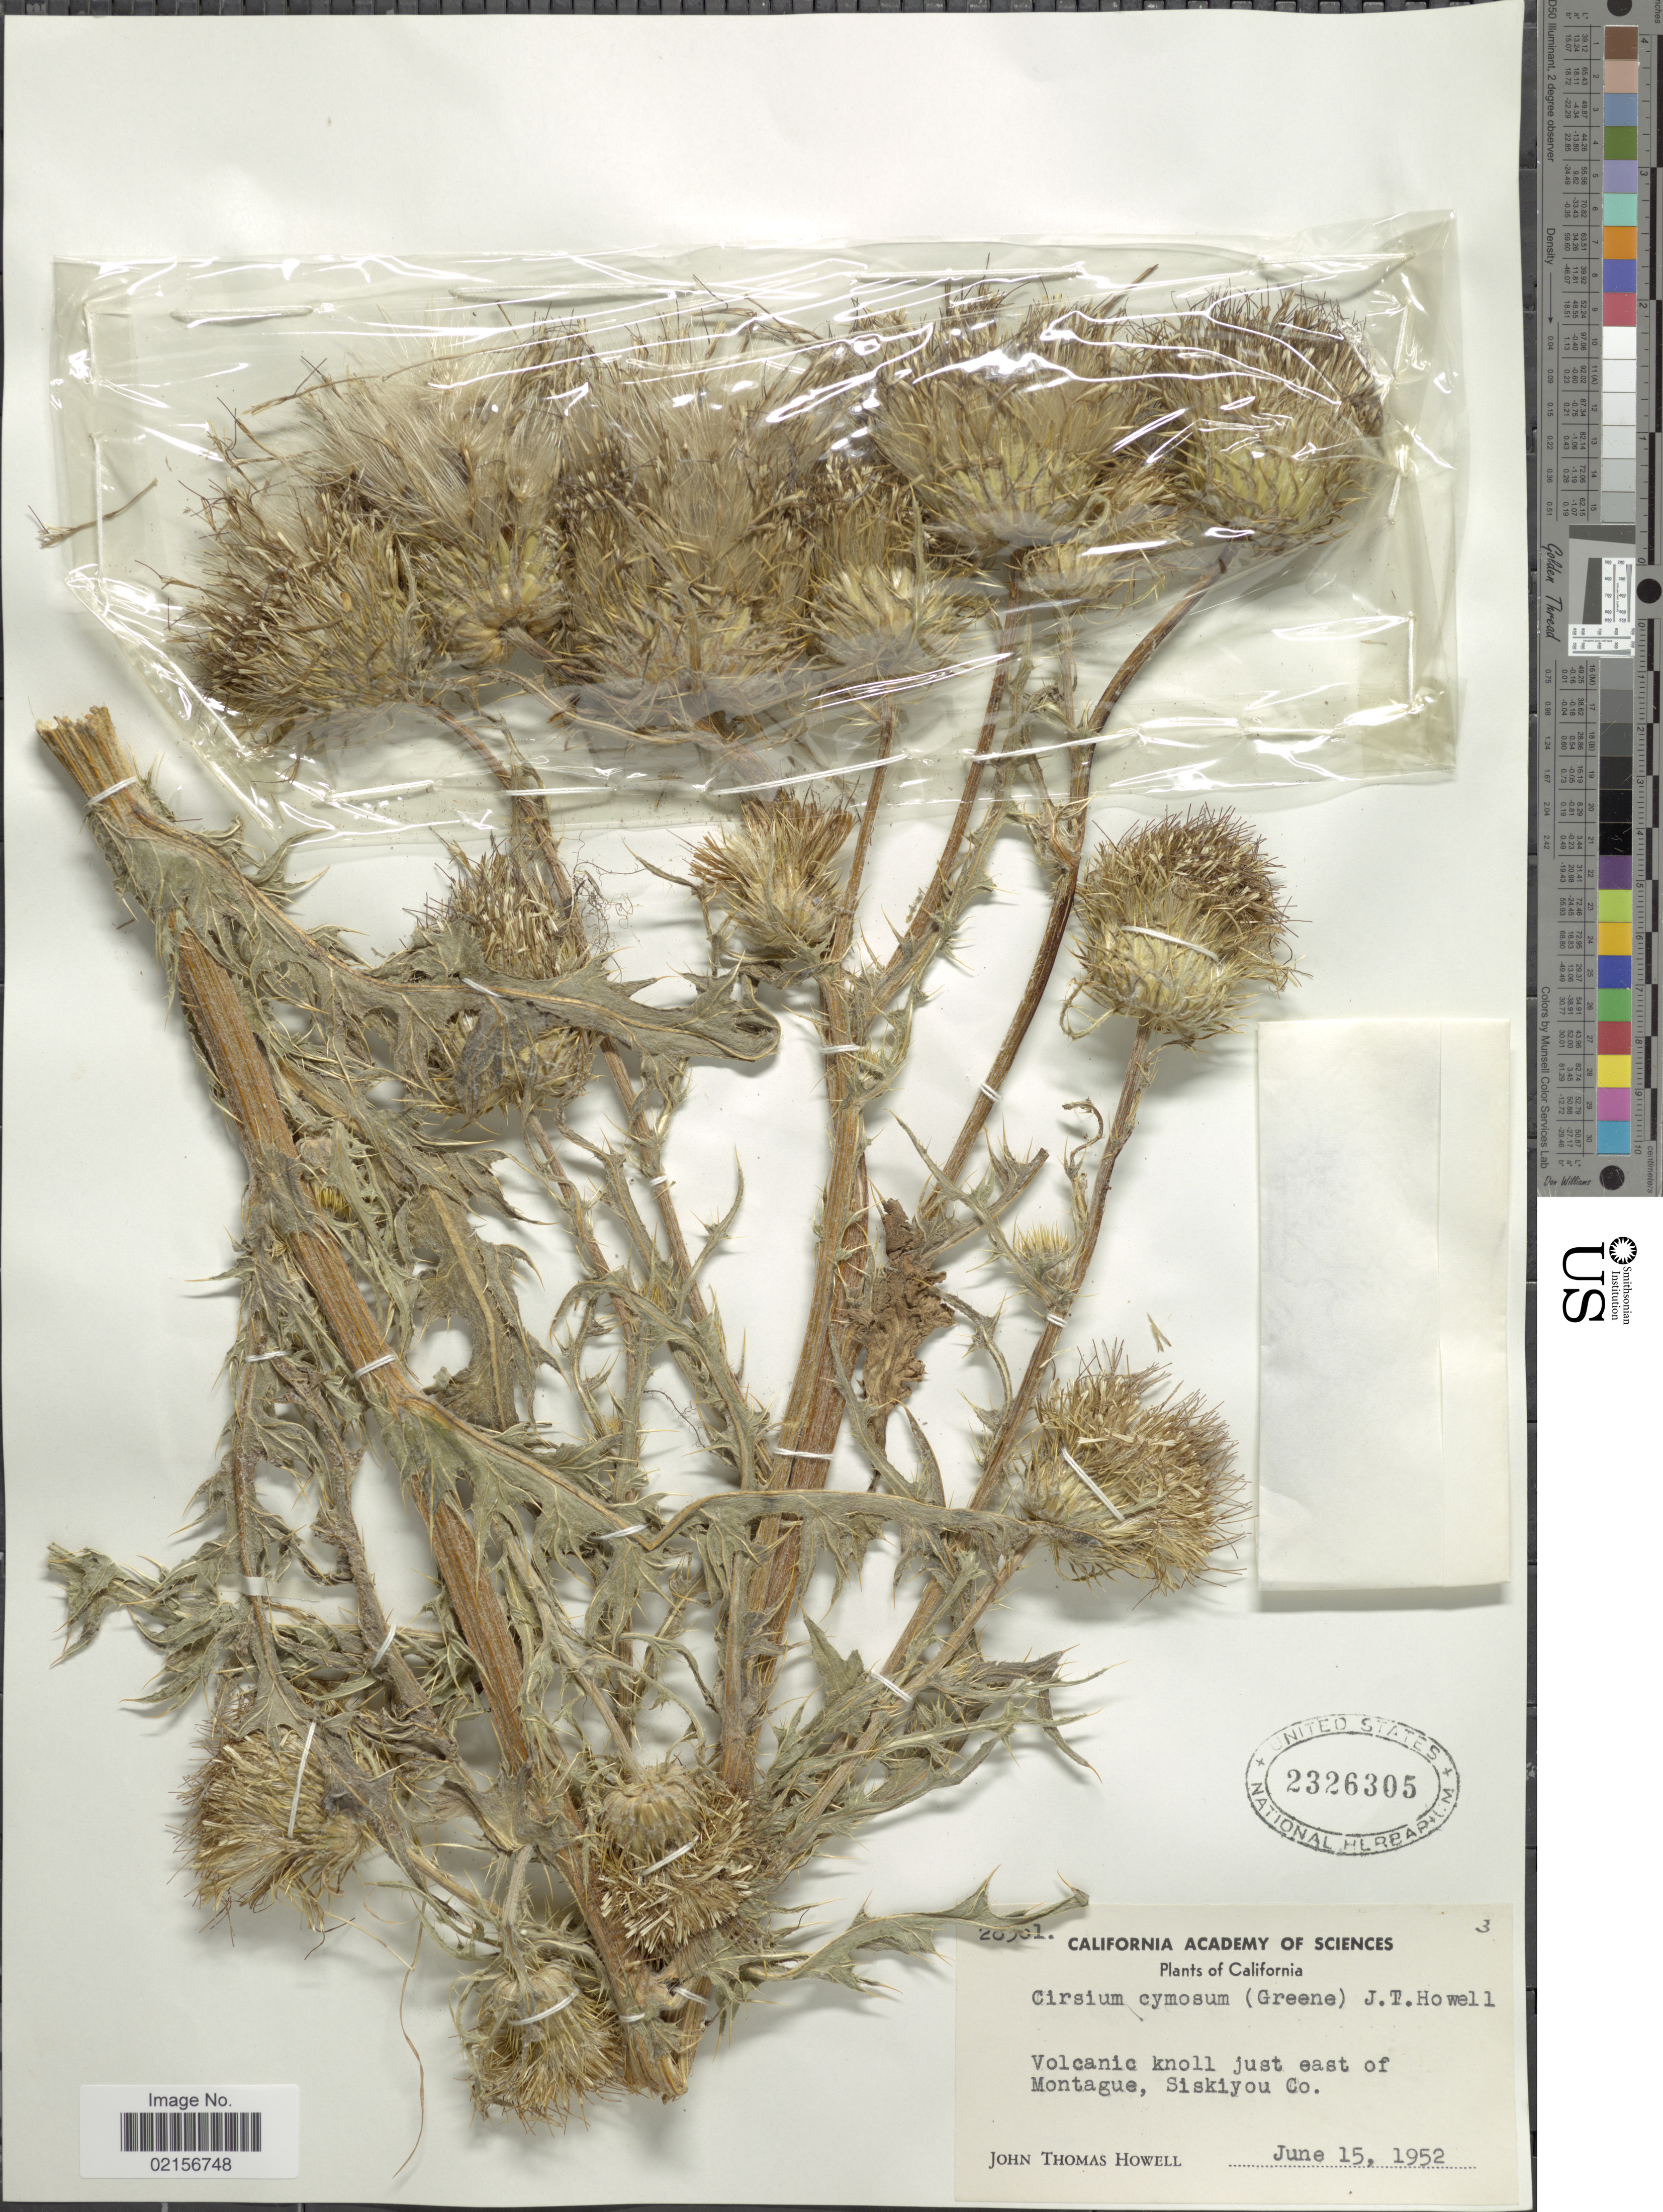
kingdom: Plantae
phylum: Tracheophyta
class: Magnoliopsida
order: Asterales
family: Asteraceae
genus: Cirsium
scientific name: Cirsium cymosum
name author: (Greene) J.T. Howell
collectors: J. T. Howell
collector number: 28361*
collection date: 1952-06-15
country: United States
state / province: California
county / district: Siskiyou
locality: Volcanic knoll just east of Montague, Siskiyou Co.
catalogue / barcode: US 2326305